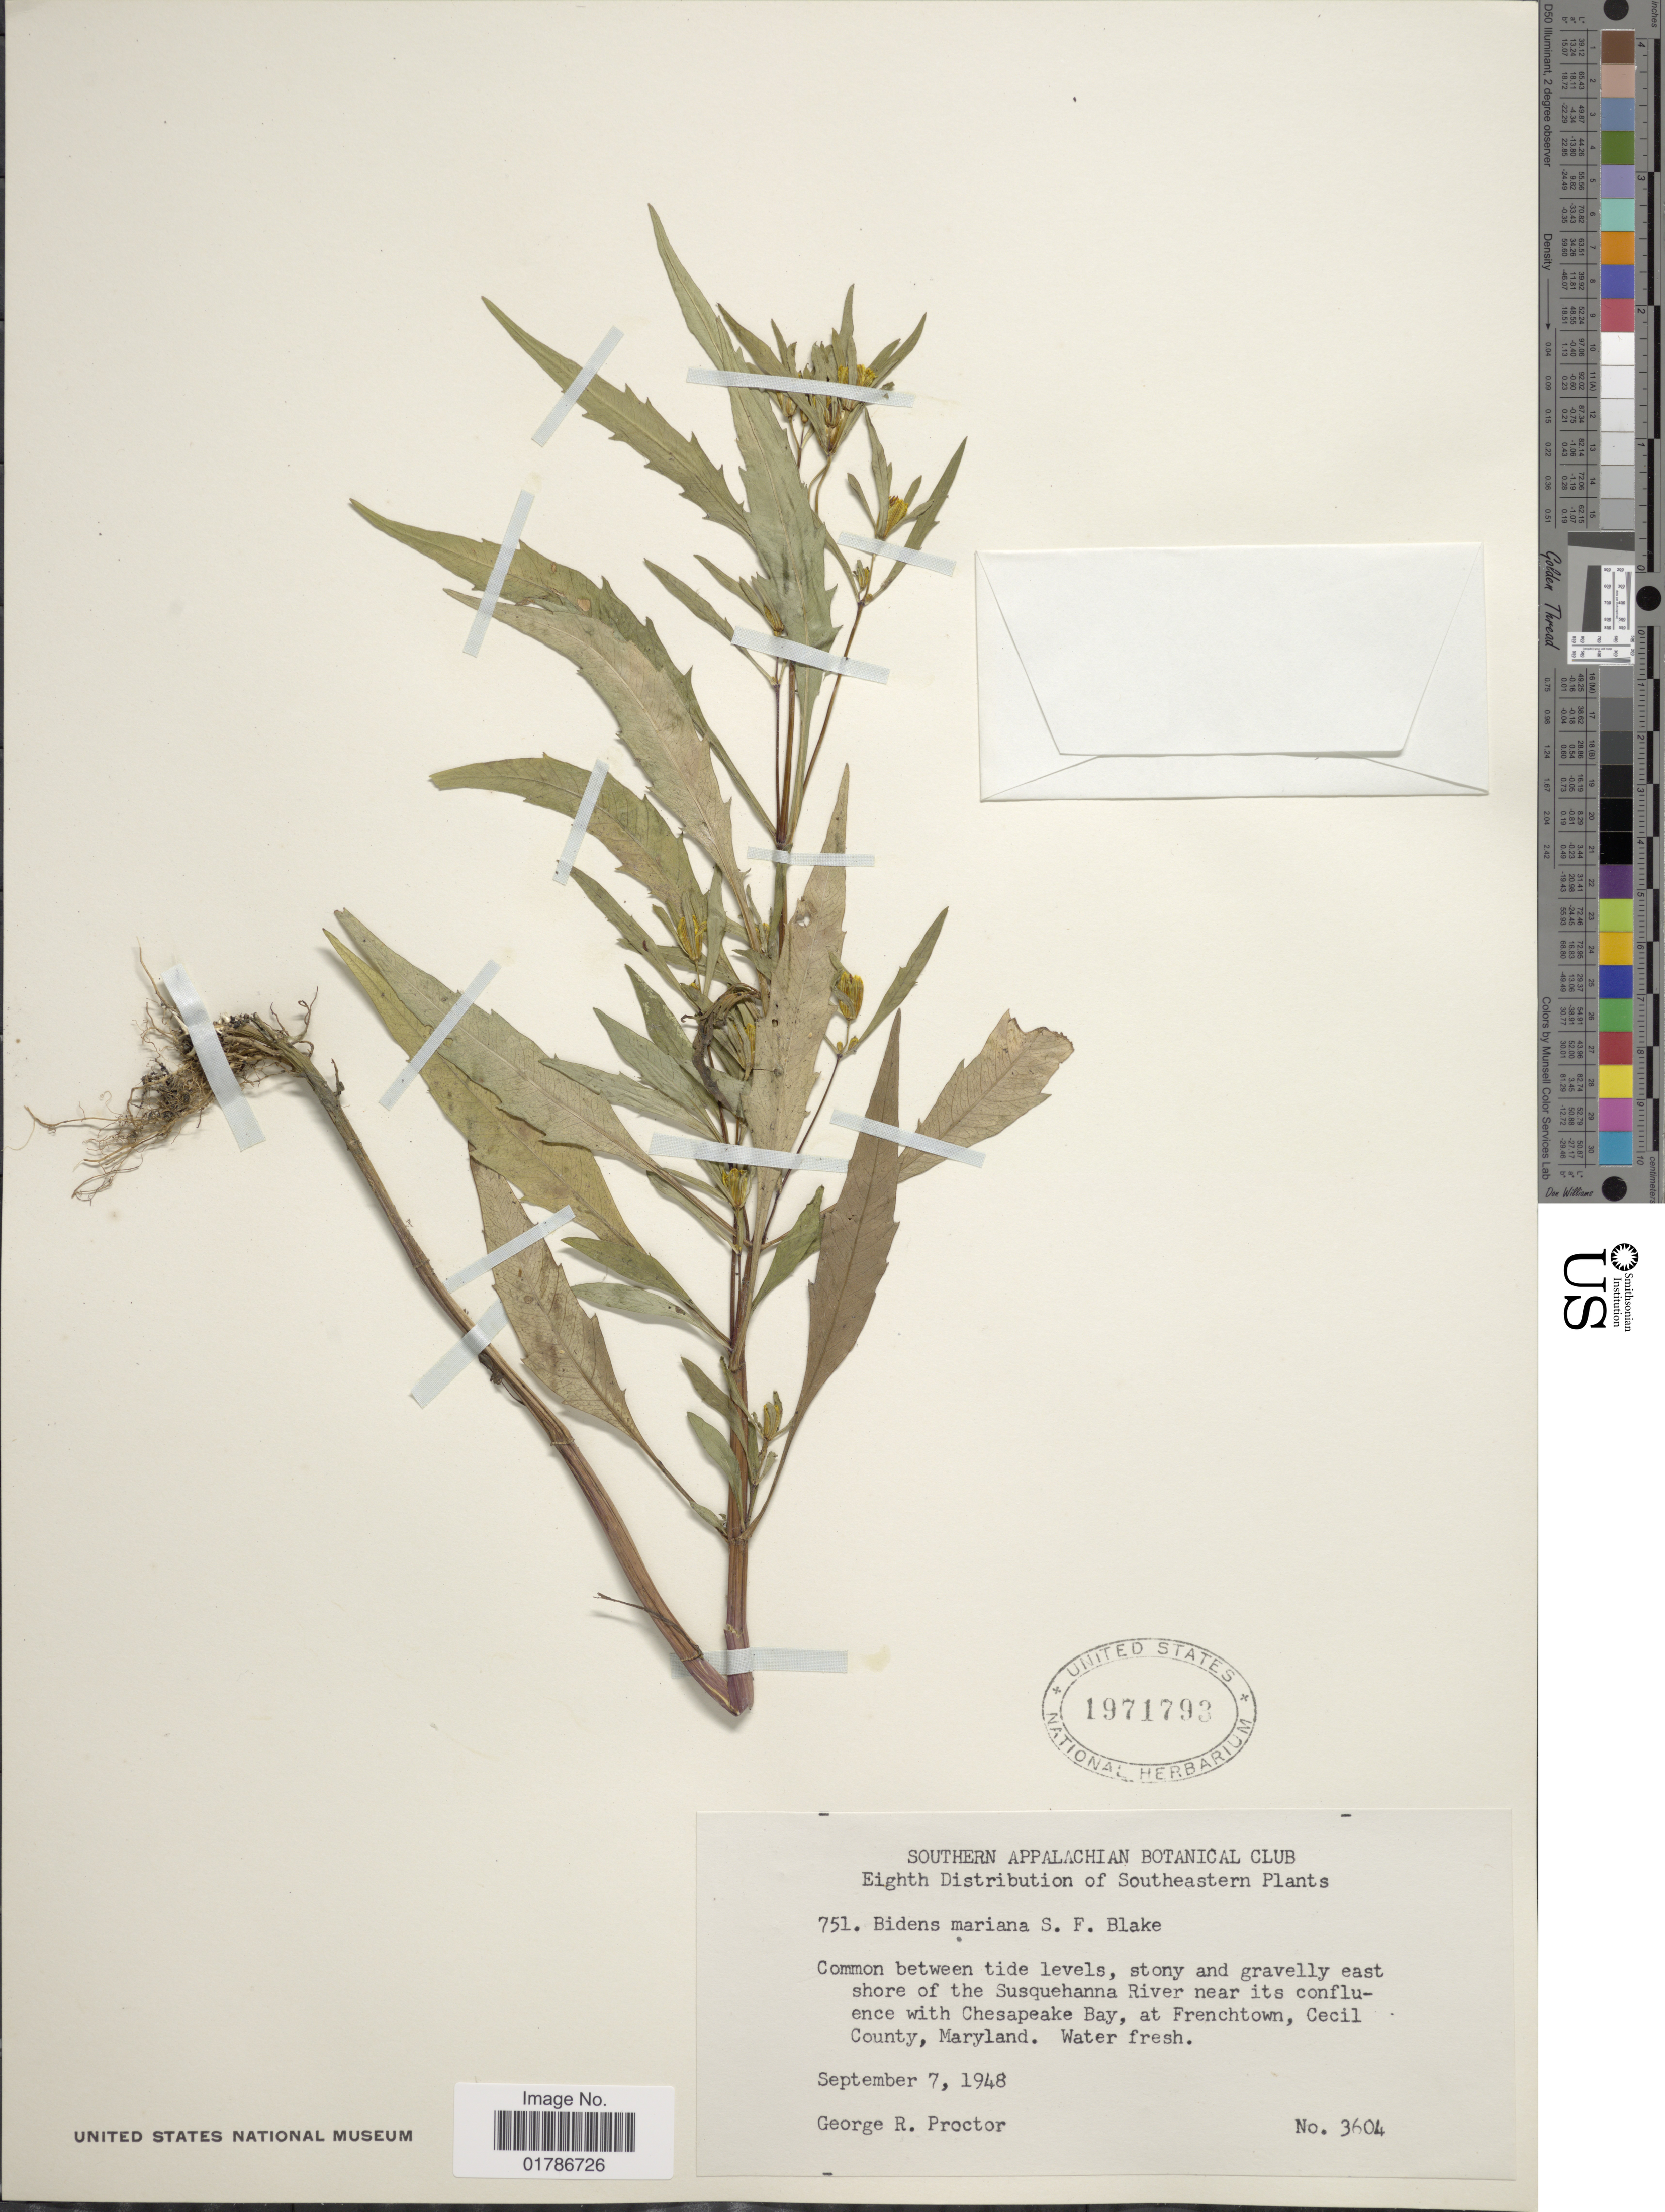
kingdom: Plantae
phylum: Tracheophyta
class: Magnoliopsida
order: Asterales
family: Asteraceae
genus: Bidens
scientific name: Bidens mariana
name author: S.F. Blake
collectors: G. R. Proctor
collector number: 3604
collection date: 1948-09-07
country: United States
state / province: Maryland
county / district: Cecil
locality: Between tide levels, stony and gravelly east shore of the Susquehanna River near its confluence with Chesapeake Bay, at Frenchtown, Cecil County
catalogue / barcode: US 1971793